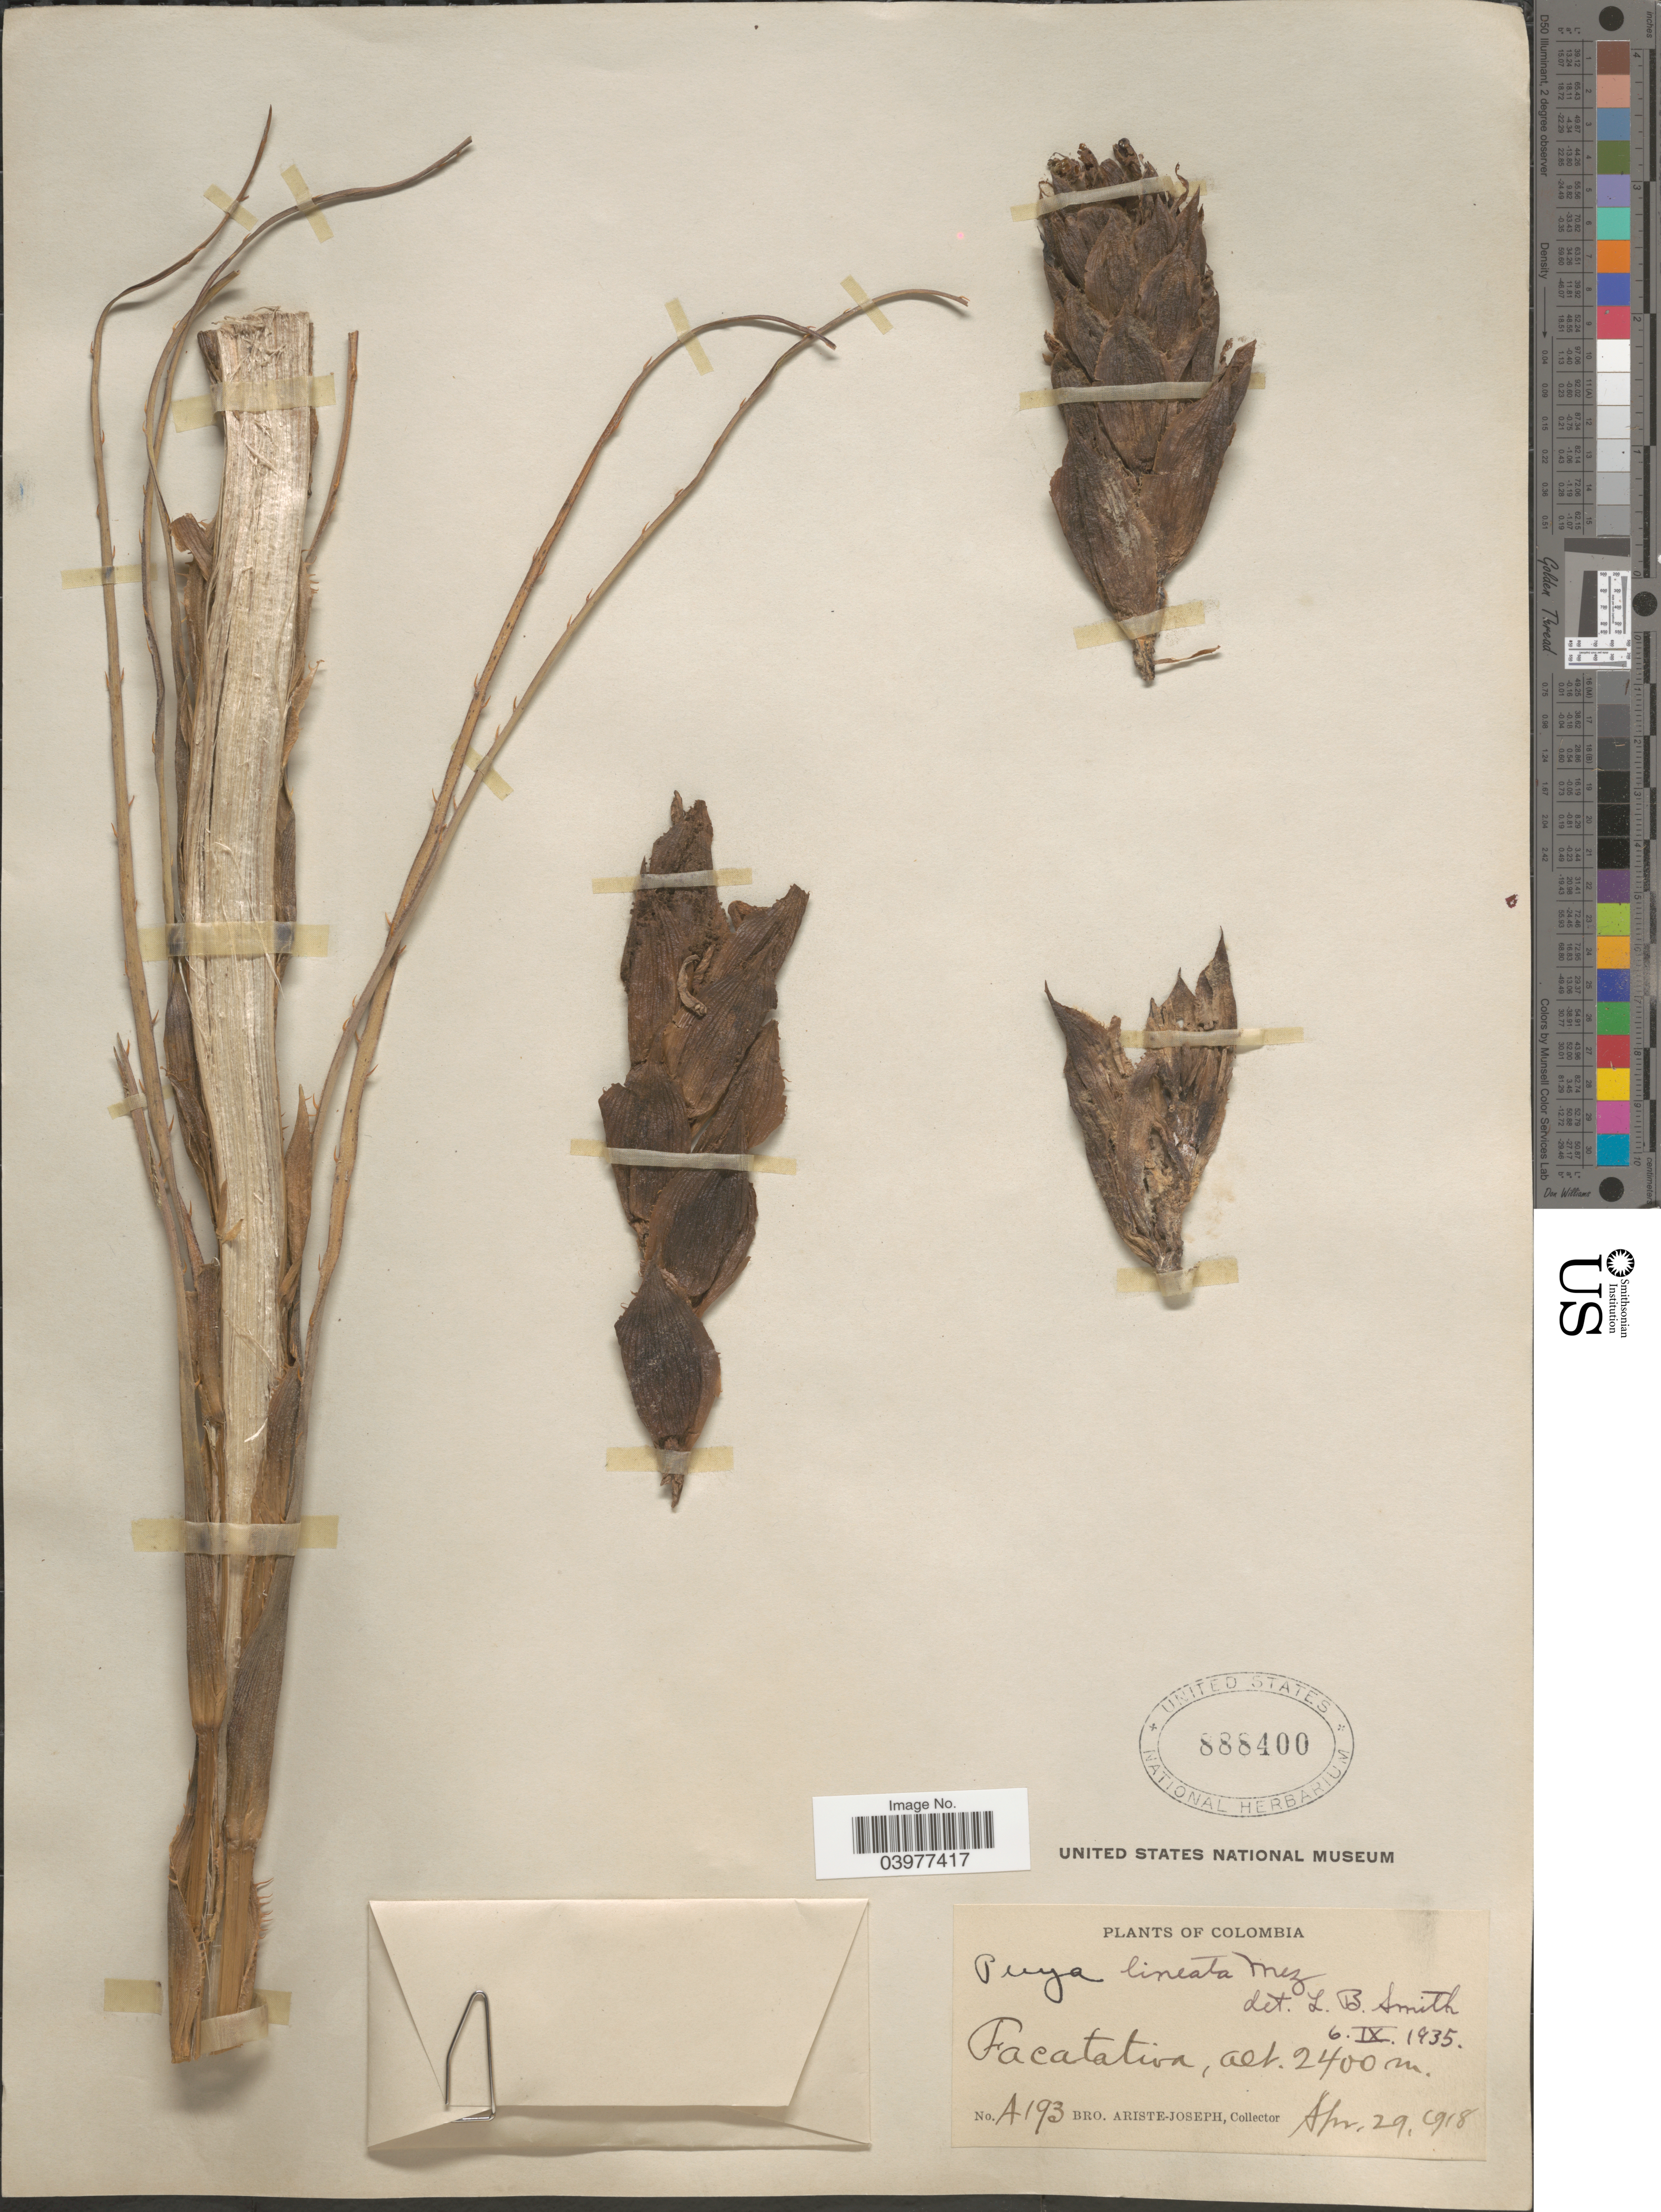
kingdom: Plantae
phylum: Tracheophyta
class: Liliopsida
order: Poales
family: Bromeliaceae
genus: Puya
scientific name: Puya lineata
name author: Mez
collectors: Bro. Ariste-Joseph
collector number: A193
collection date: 1918-04-29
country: Colombia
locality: Facatation.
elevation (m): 2400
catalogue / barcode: US 888400